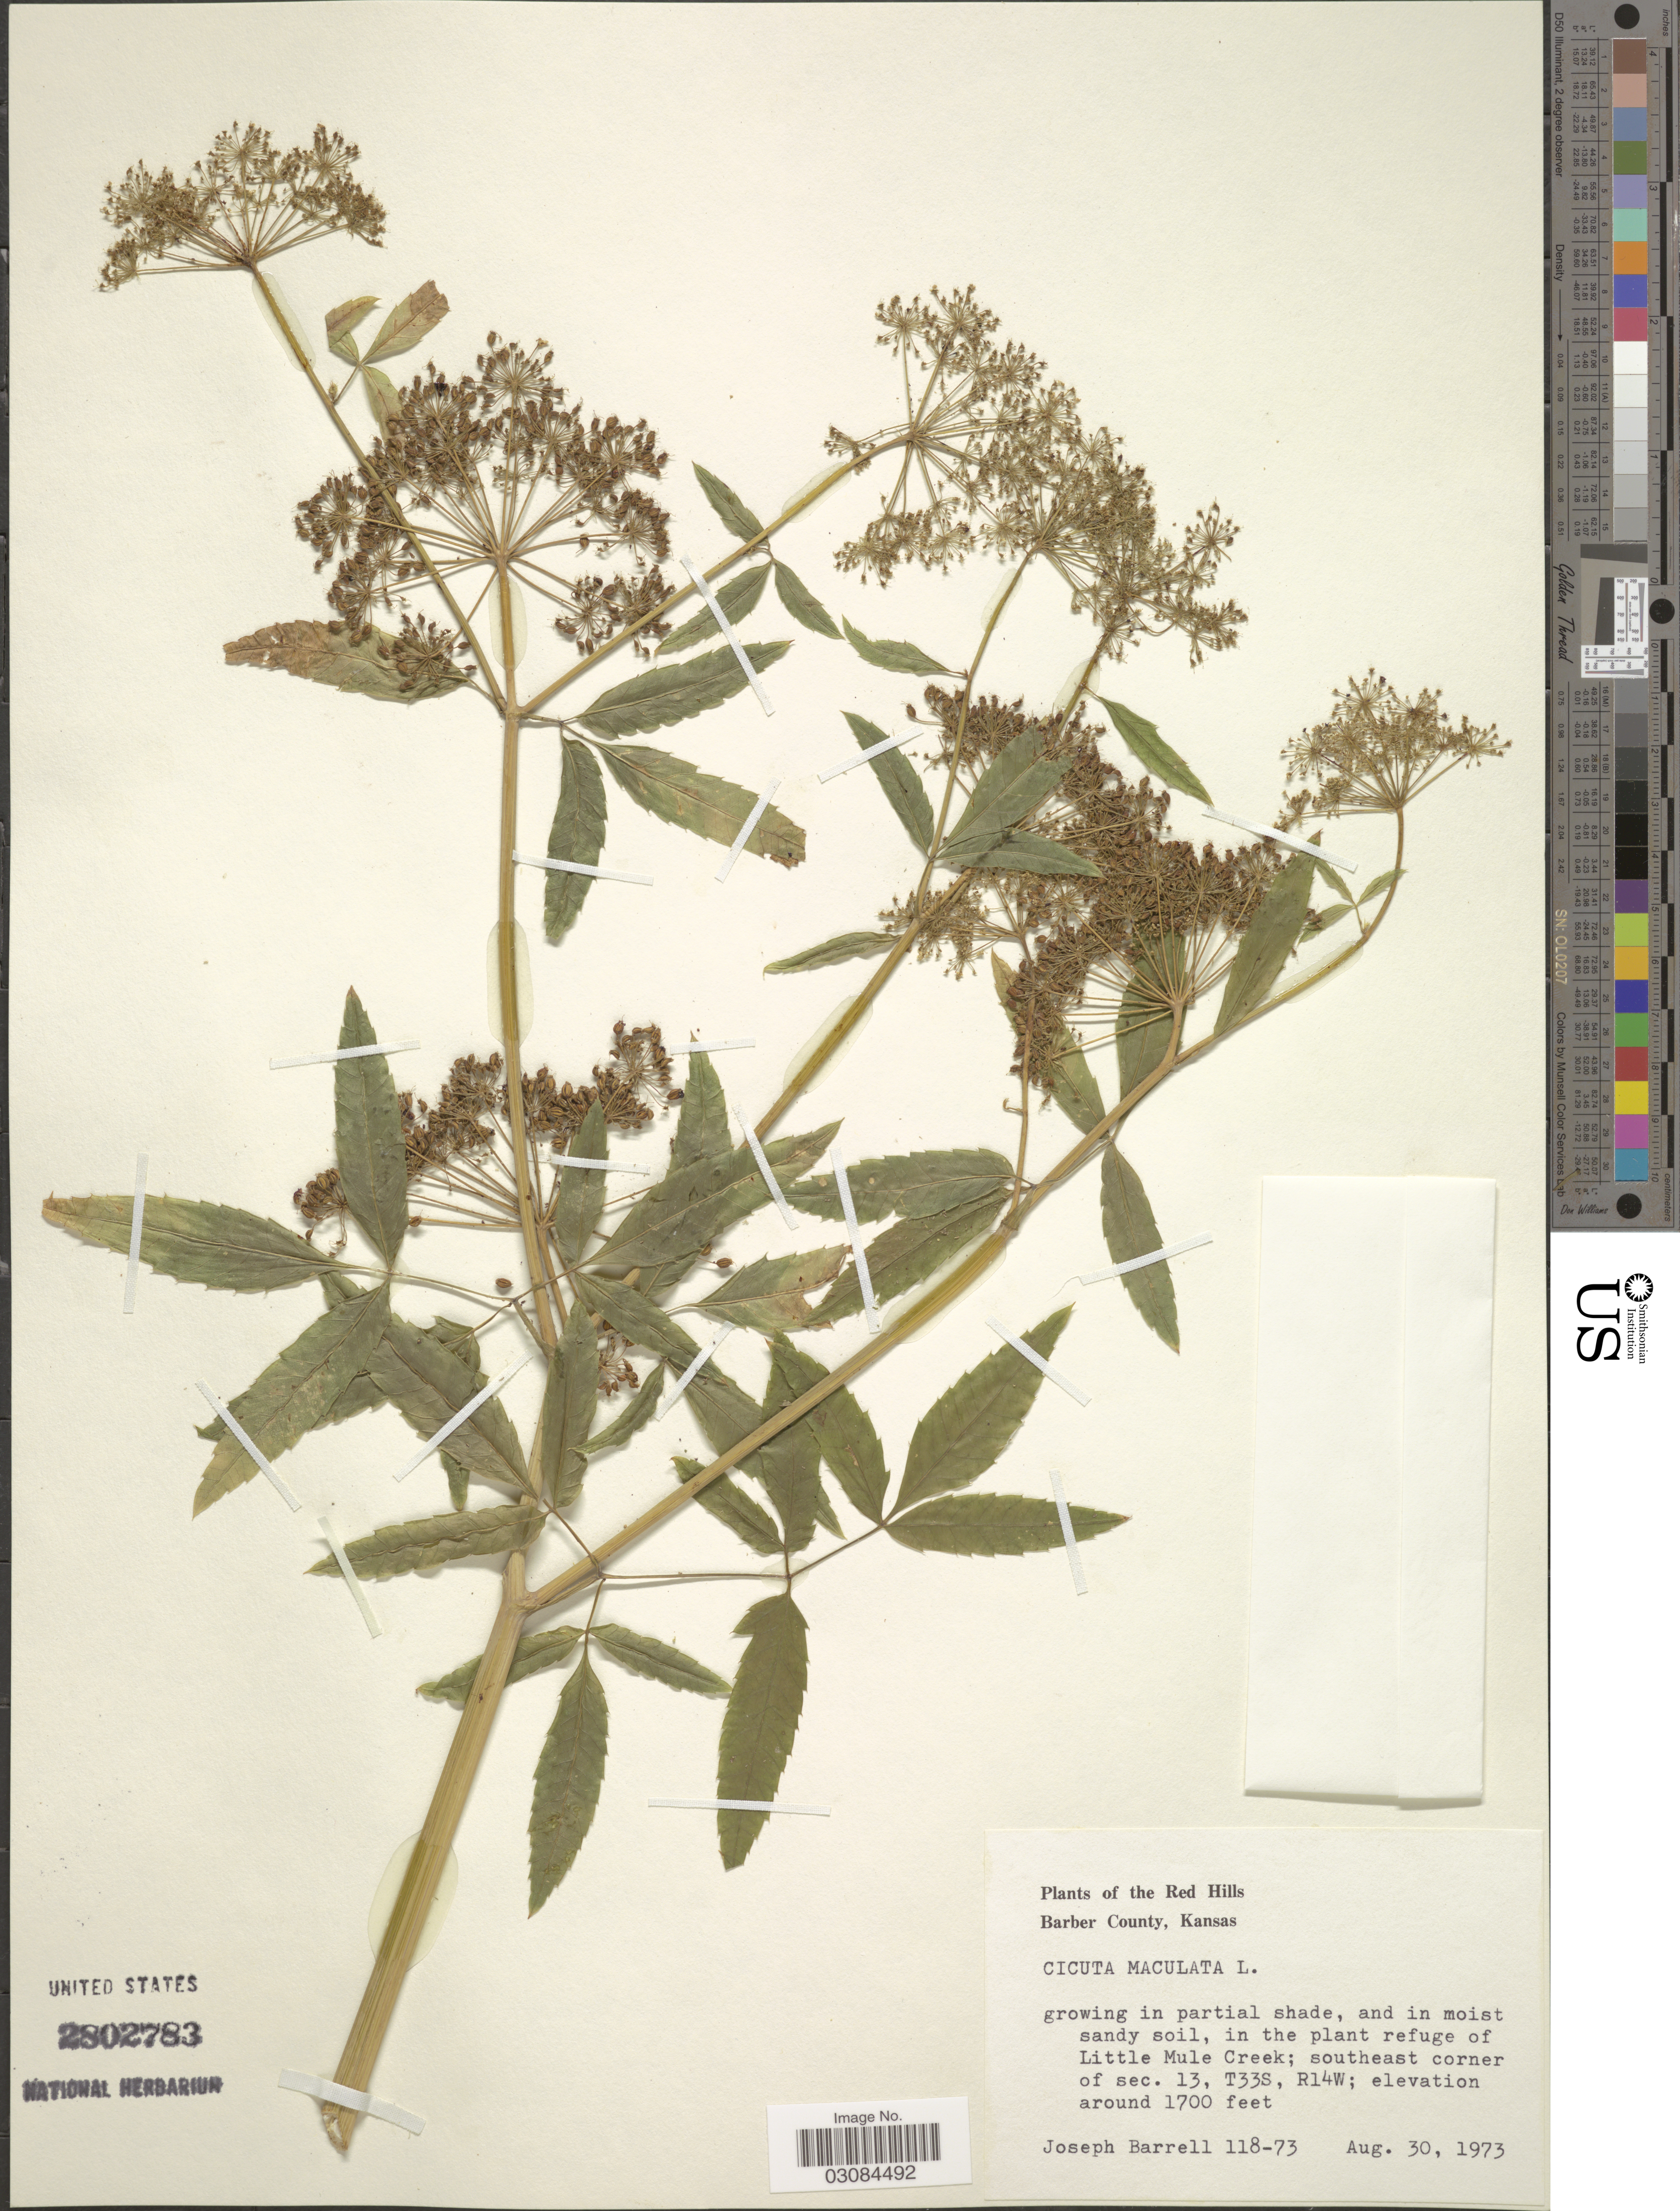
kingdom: Plantae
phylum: Tracheophyta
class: Magnoliopsida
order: Apiales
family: Apiaceae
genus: Cicuta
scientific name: Cicuta maculata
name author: L.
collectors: J. Barrell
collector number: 118-73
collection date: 1973-08-30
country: United States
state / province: Kansas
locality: Red Hills. Barber County. In the plant refuge of Little Mule Creek; southeast corner of sec. 13, T33S, R14W.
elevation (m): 518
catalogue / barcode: US 2802783